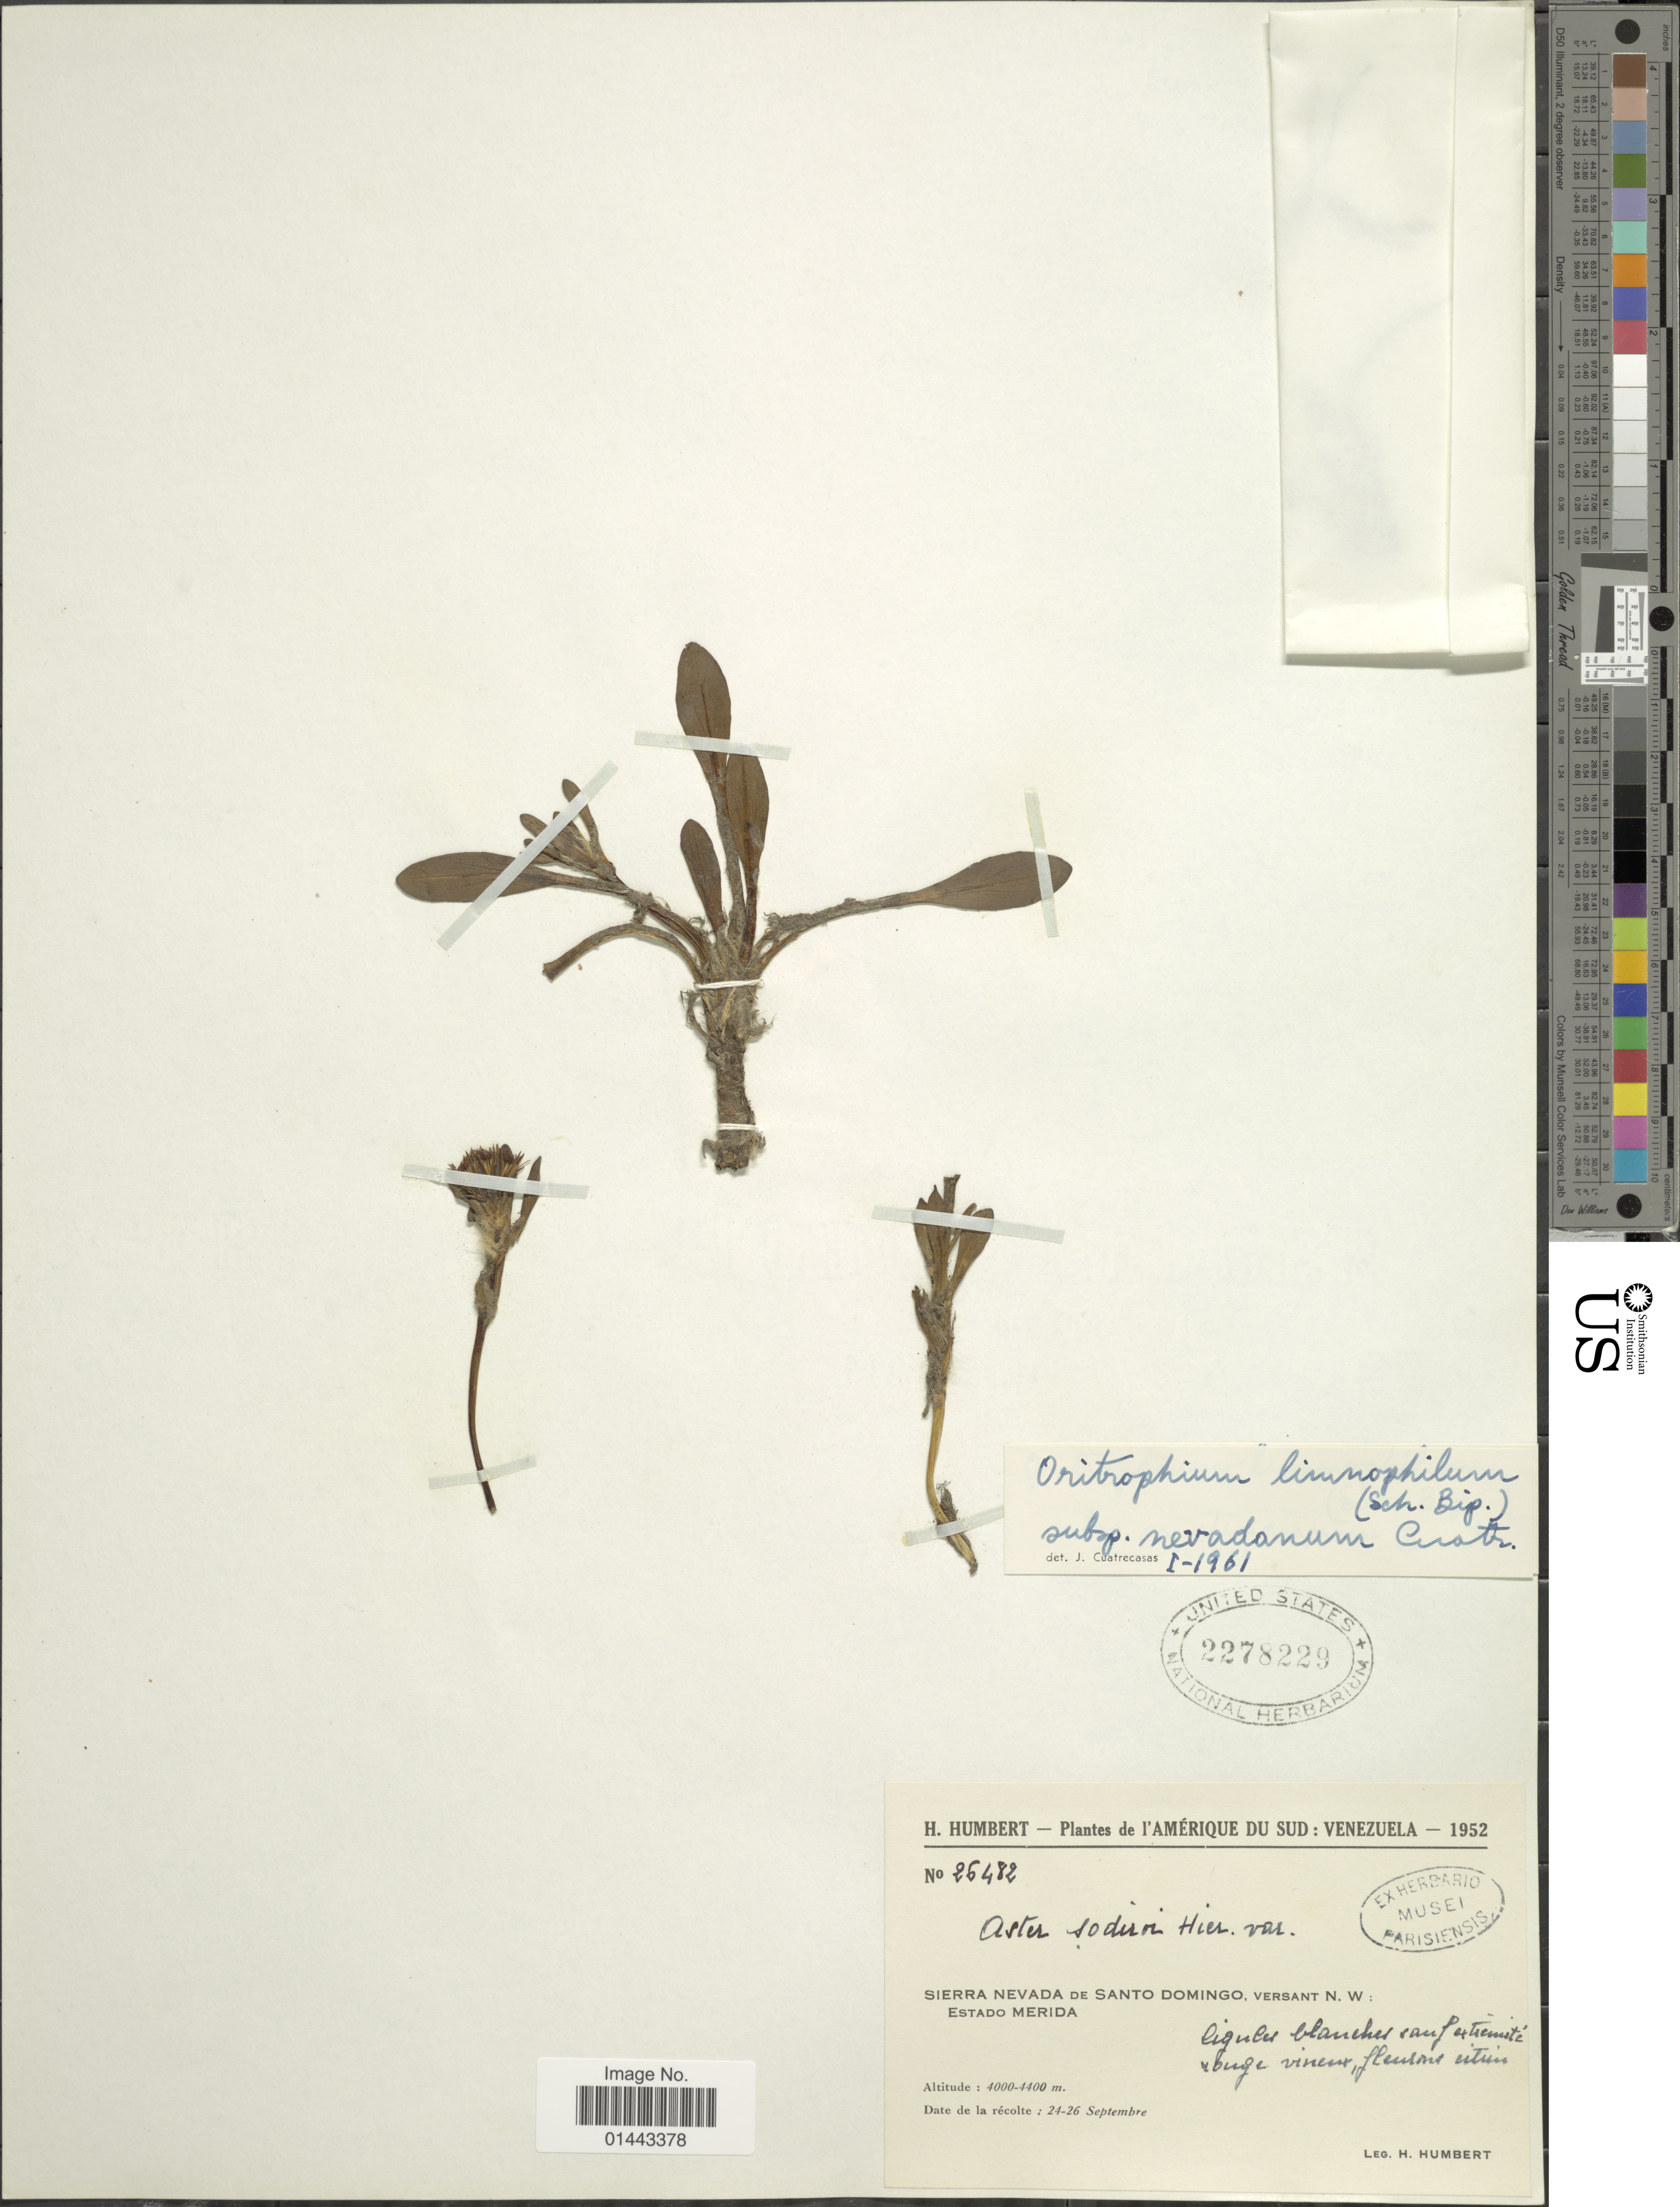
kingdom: Plantae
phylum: Tracheophyta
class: Magnoliopsida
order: Asterales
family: Asteraceae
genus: Oritrophium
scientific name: Oritrophium limnophilum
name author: (Sch. Bip.) Cuatrec.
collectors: H. Humbert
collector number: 26482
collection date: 1952-09-24/1952-09-26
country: Venezuela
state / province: Mérida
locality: Sierra Nevada de Santo Domingo, versant N.W.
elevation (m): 4000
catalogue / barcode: US 2278229